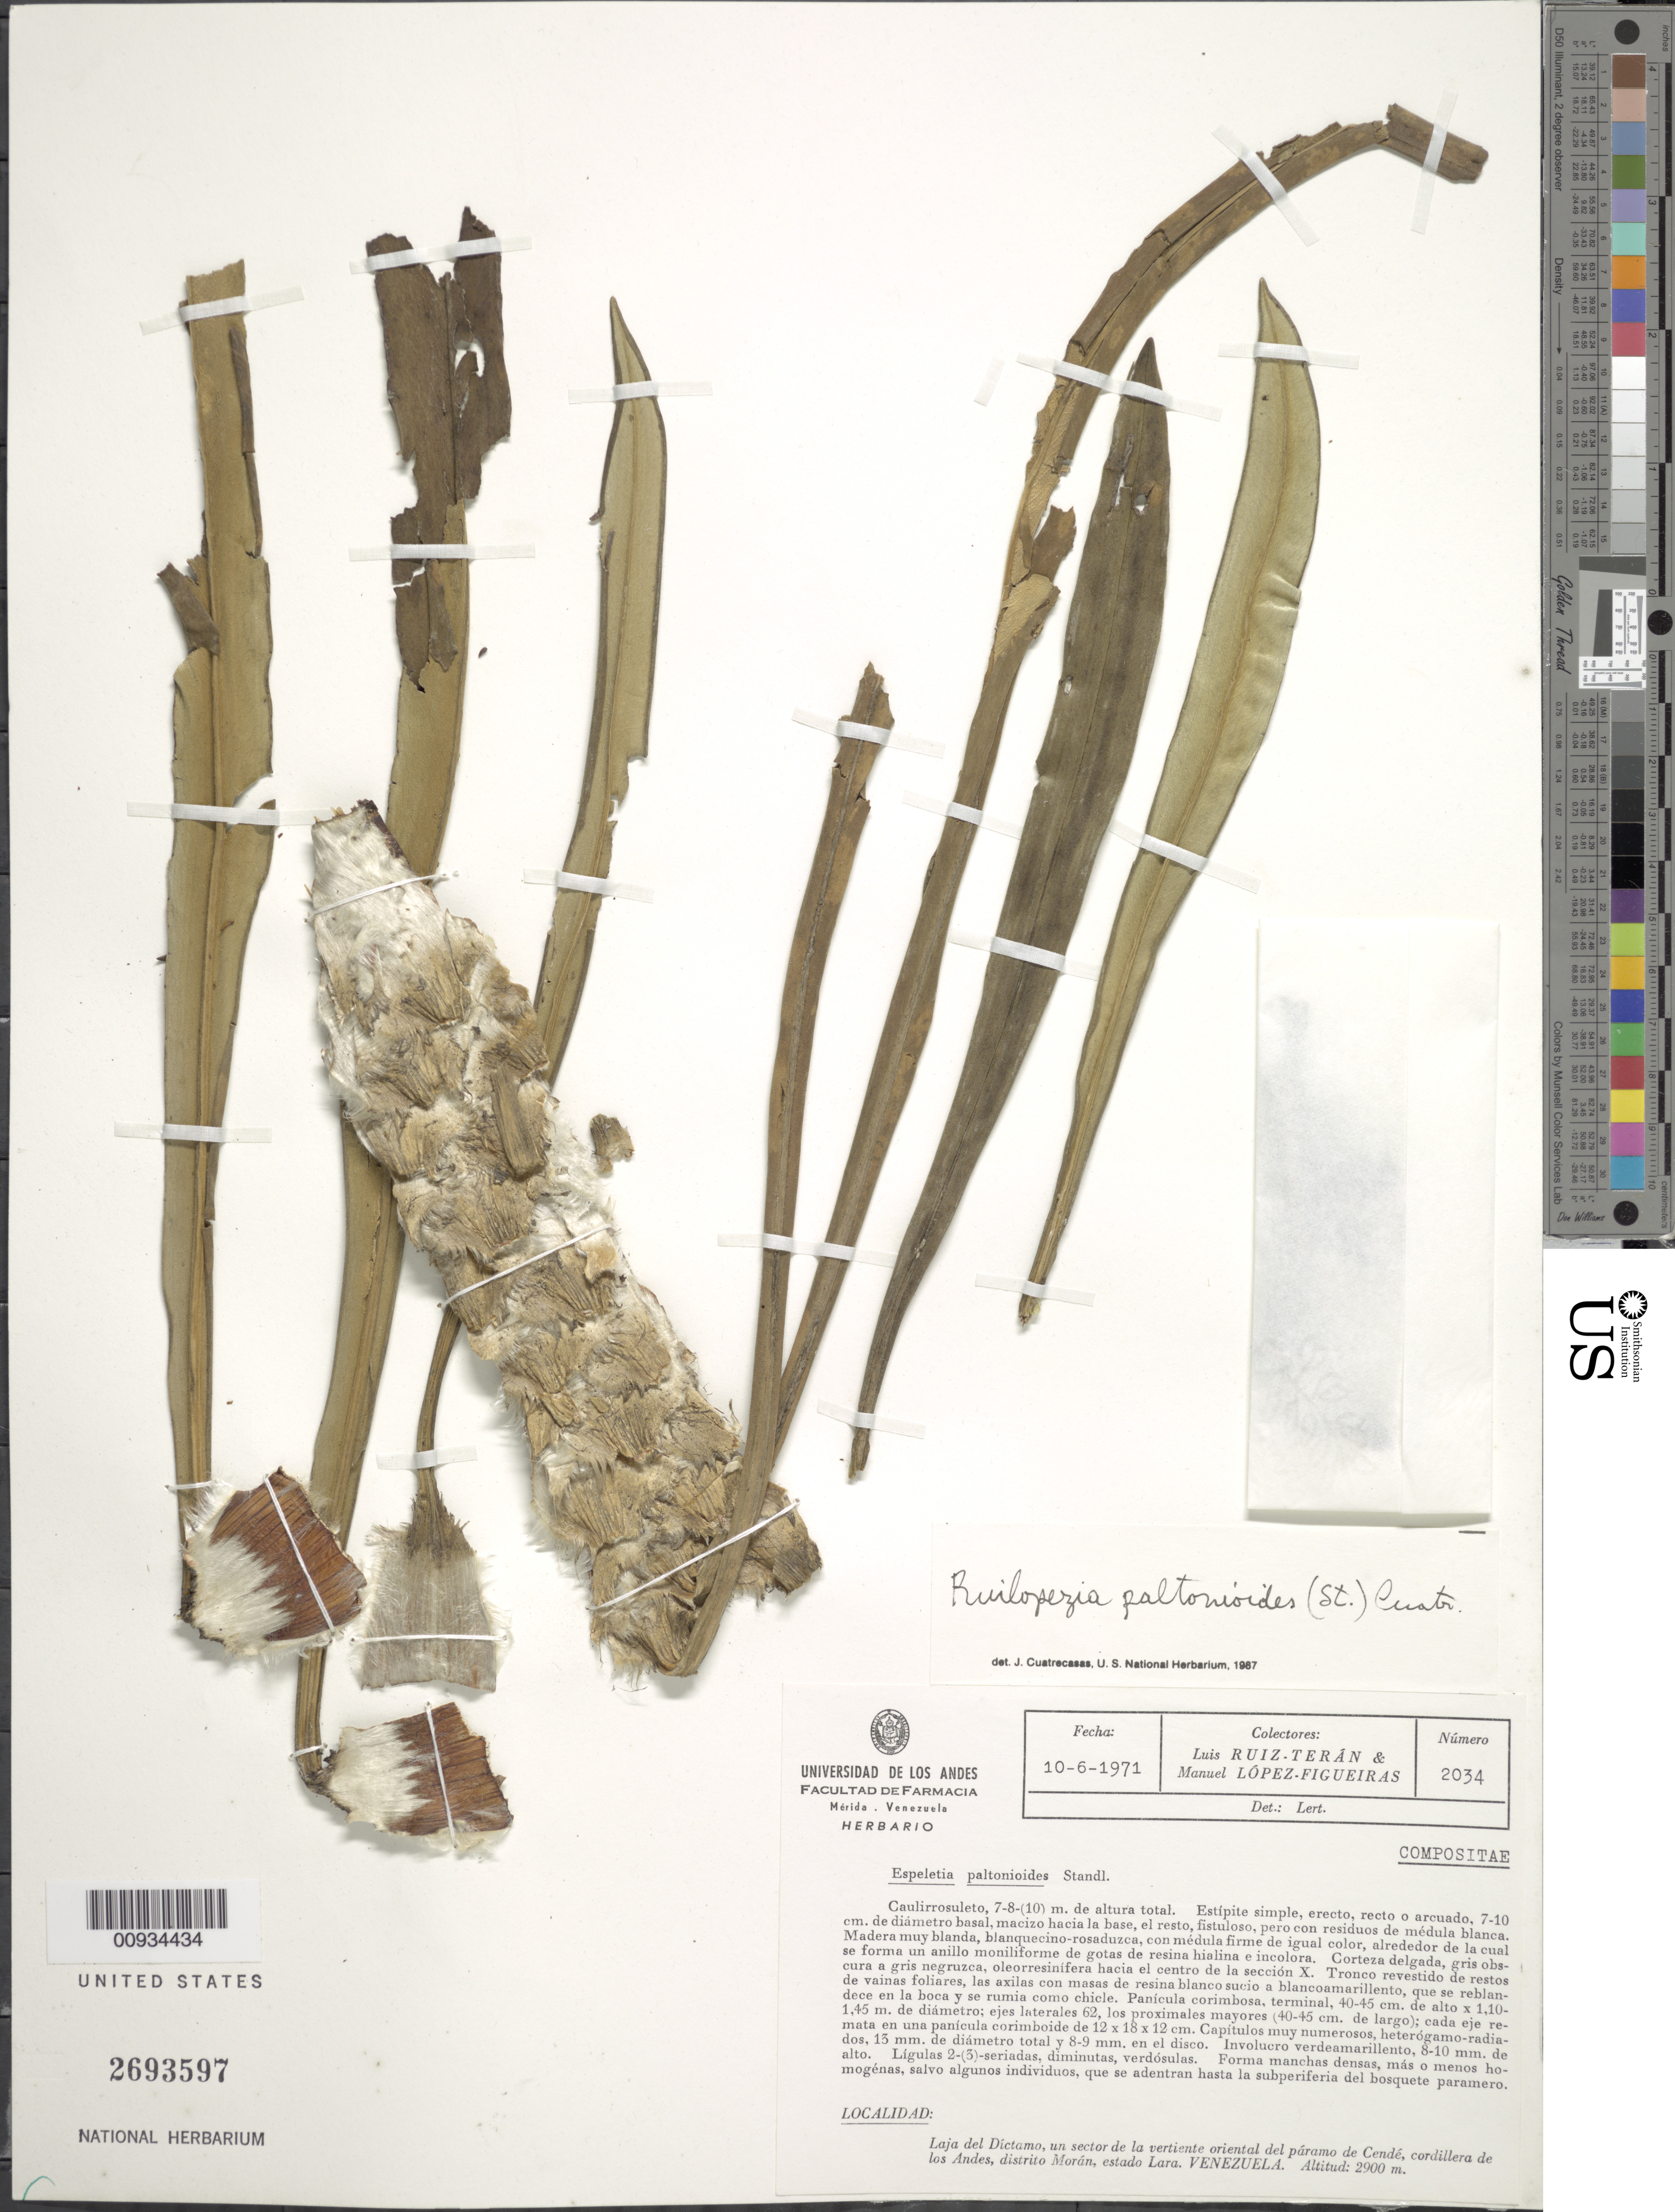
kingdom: Plantae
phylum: Tracheophyta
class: Magnoliopsida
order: Asterales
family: Asteraceae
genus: Ruilopezia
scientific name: Ruilopezia paltonioides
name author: (Standl.) Cuatrec.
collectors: L. E. Ruíz-Terán & M. López Figueiras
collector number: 2034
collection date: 1971-06-10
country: Venezuela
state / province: Lara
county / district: Morán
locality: Laja del Díctamo, un sector de la vertiente oriental del páramo de Cendé, Cordillera de los Andes.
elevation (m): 2900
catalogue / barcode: US 2693597